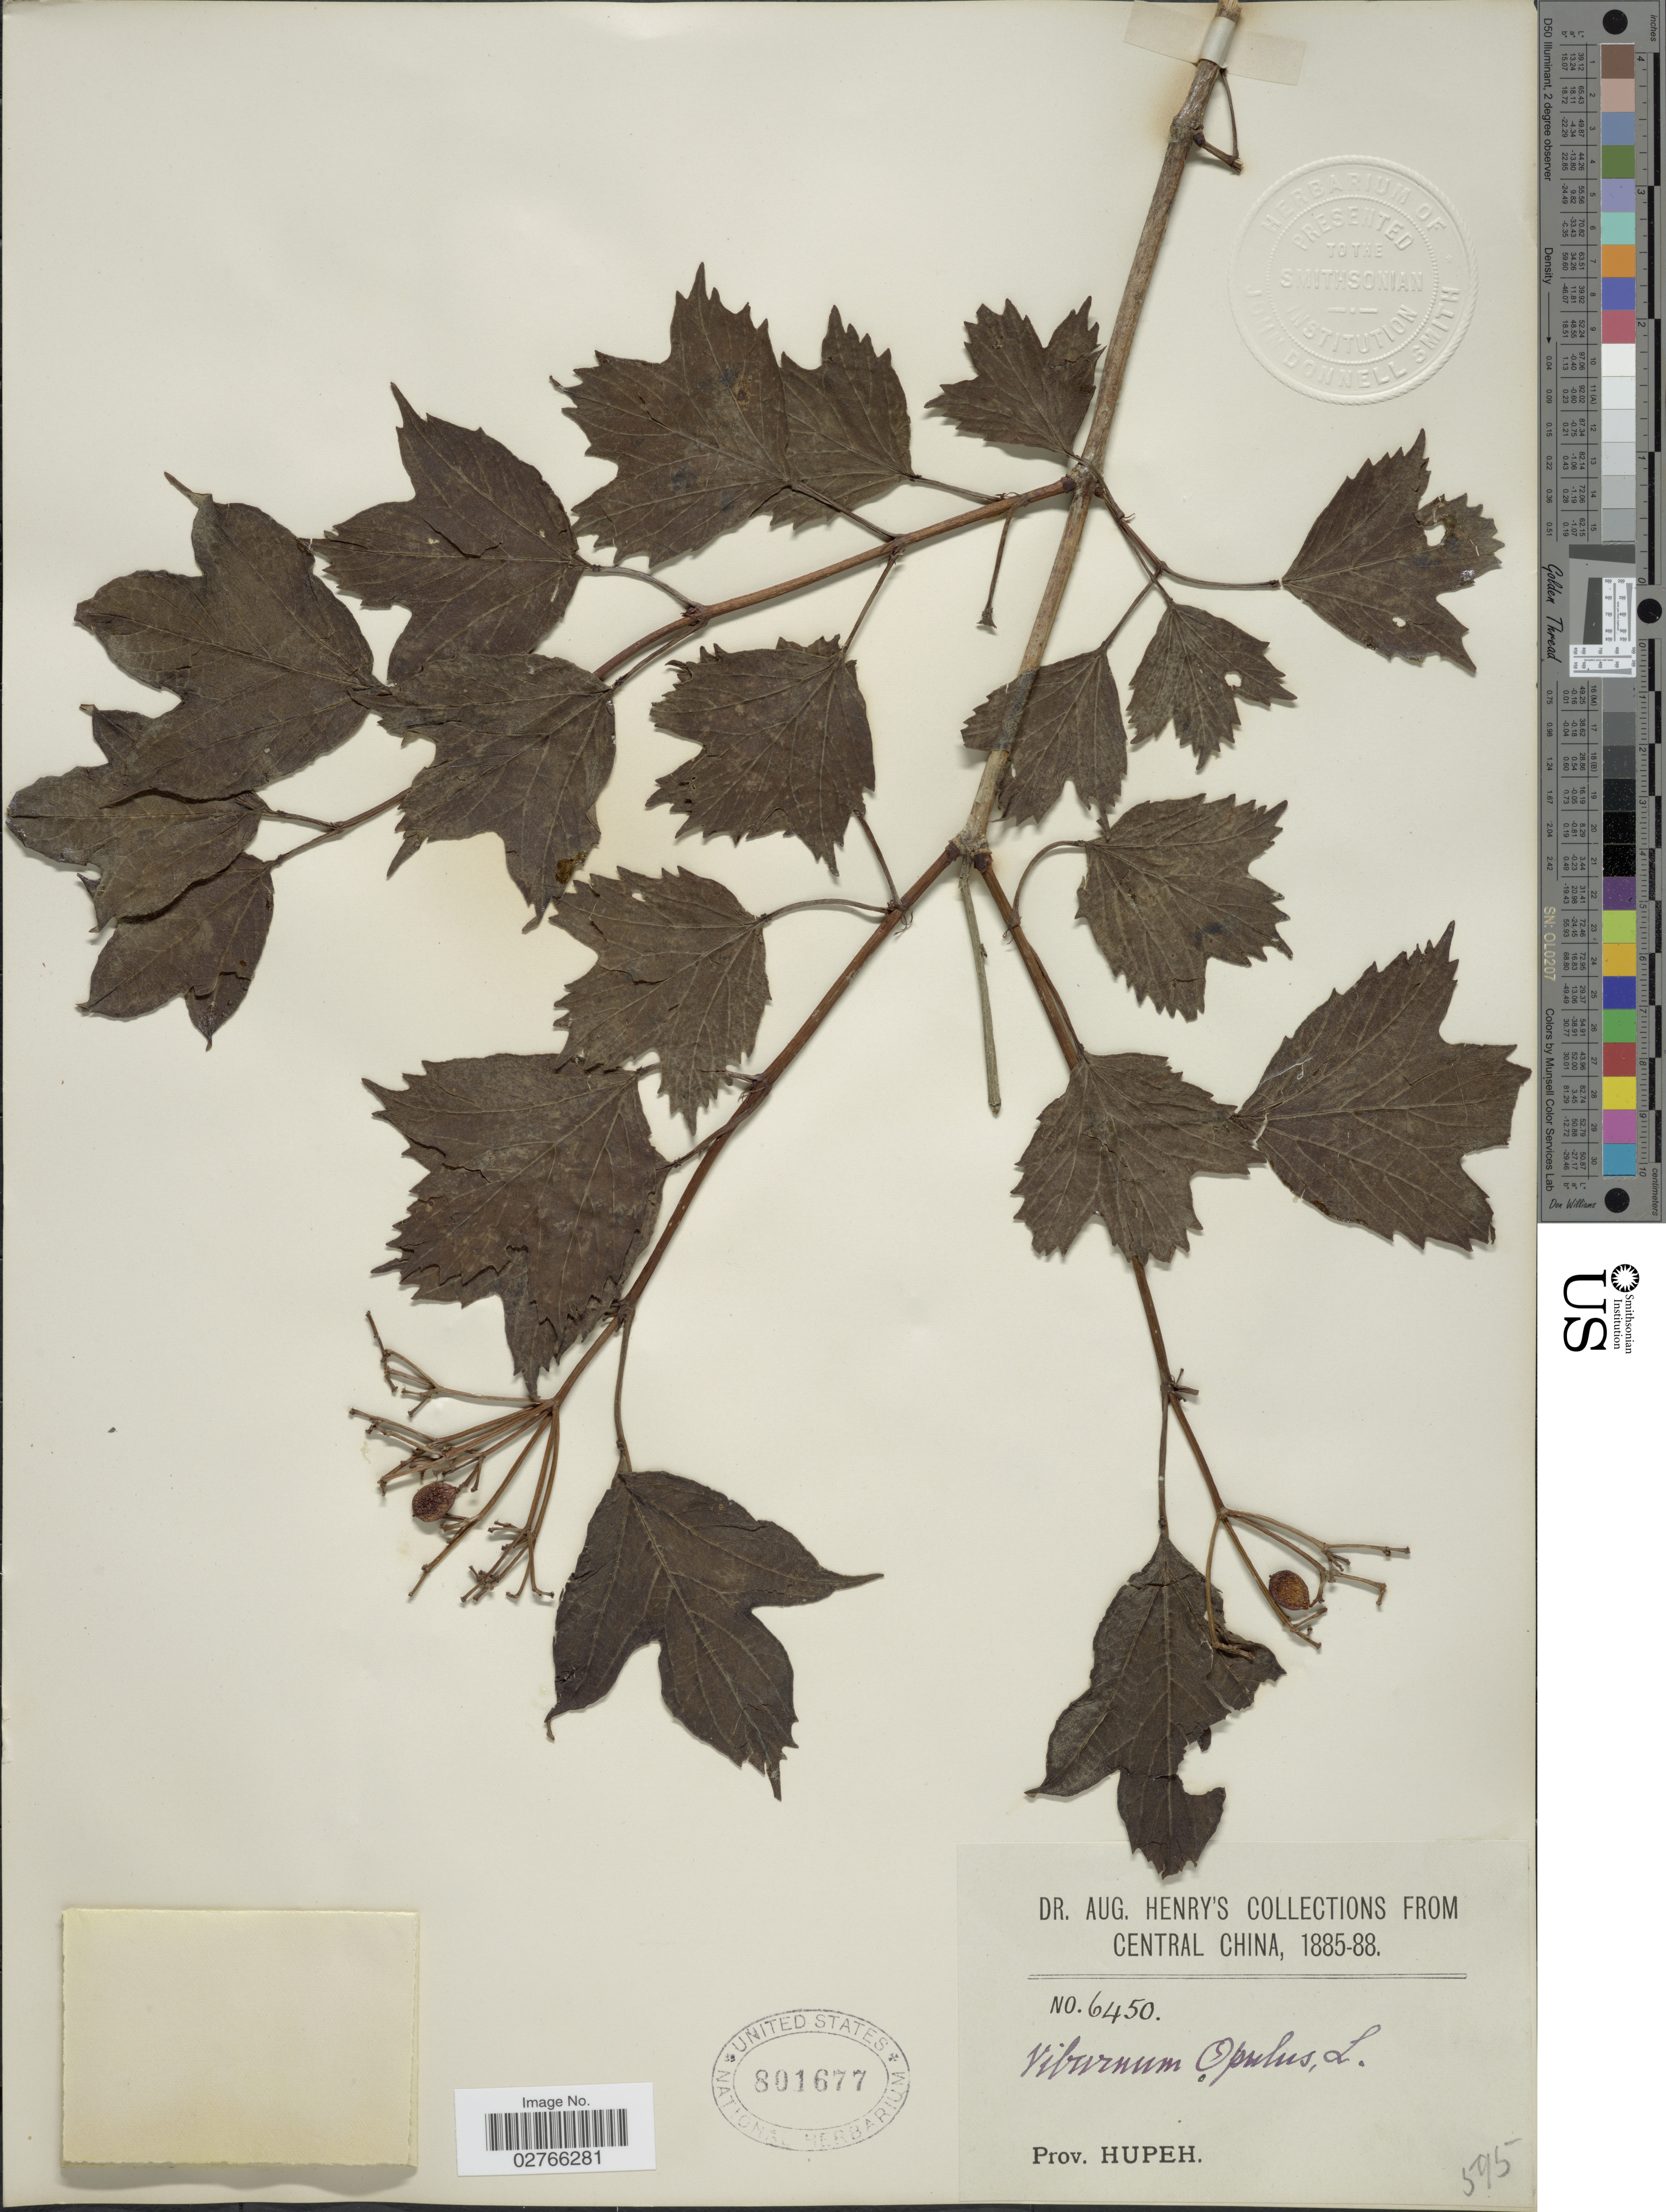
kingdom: Plantae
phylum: Tracheophyta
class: Magnoliopsida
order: Dipsacales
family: Viburnaceae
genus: Viburnum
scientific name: Viburnum opulus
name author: L.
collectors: A. Henry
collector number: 6450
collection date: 1885/1888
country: China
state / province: Hubei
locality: Central China, Prov. Hupeh.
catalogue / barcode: US 801677